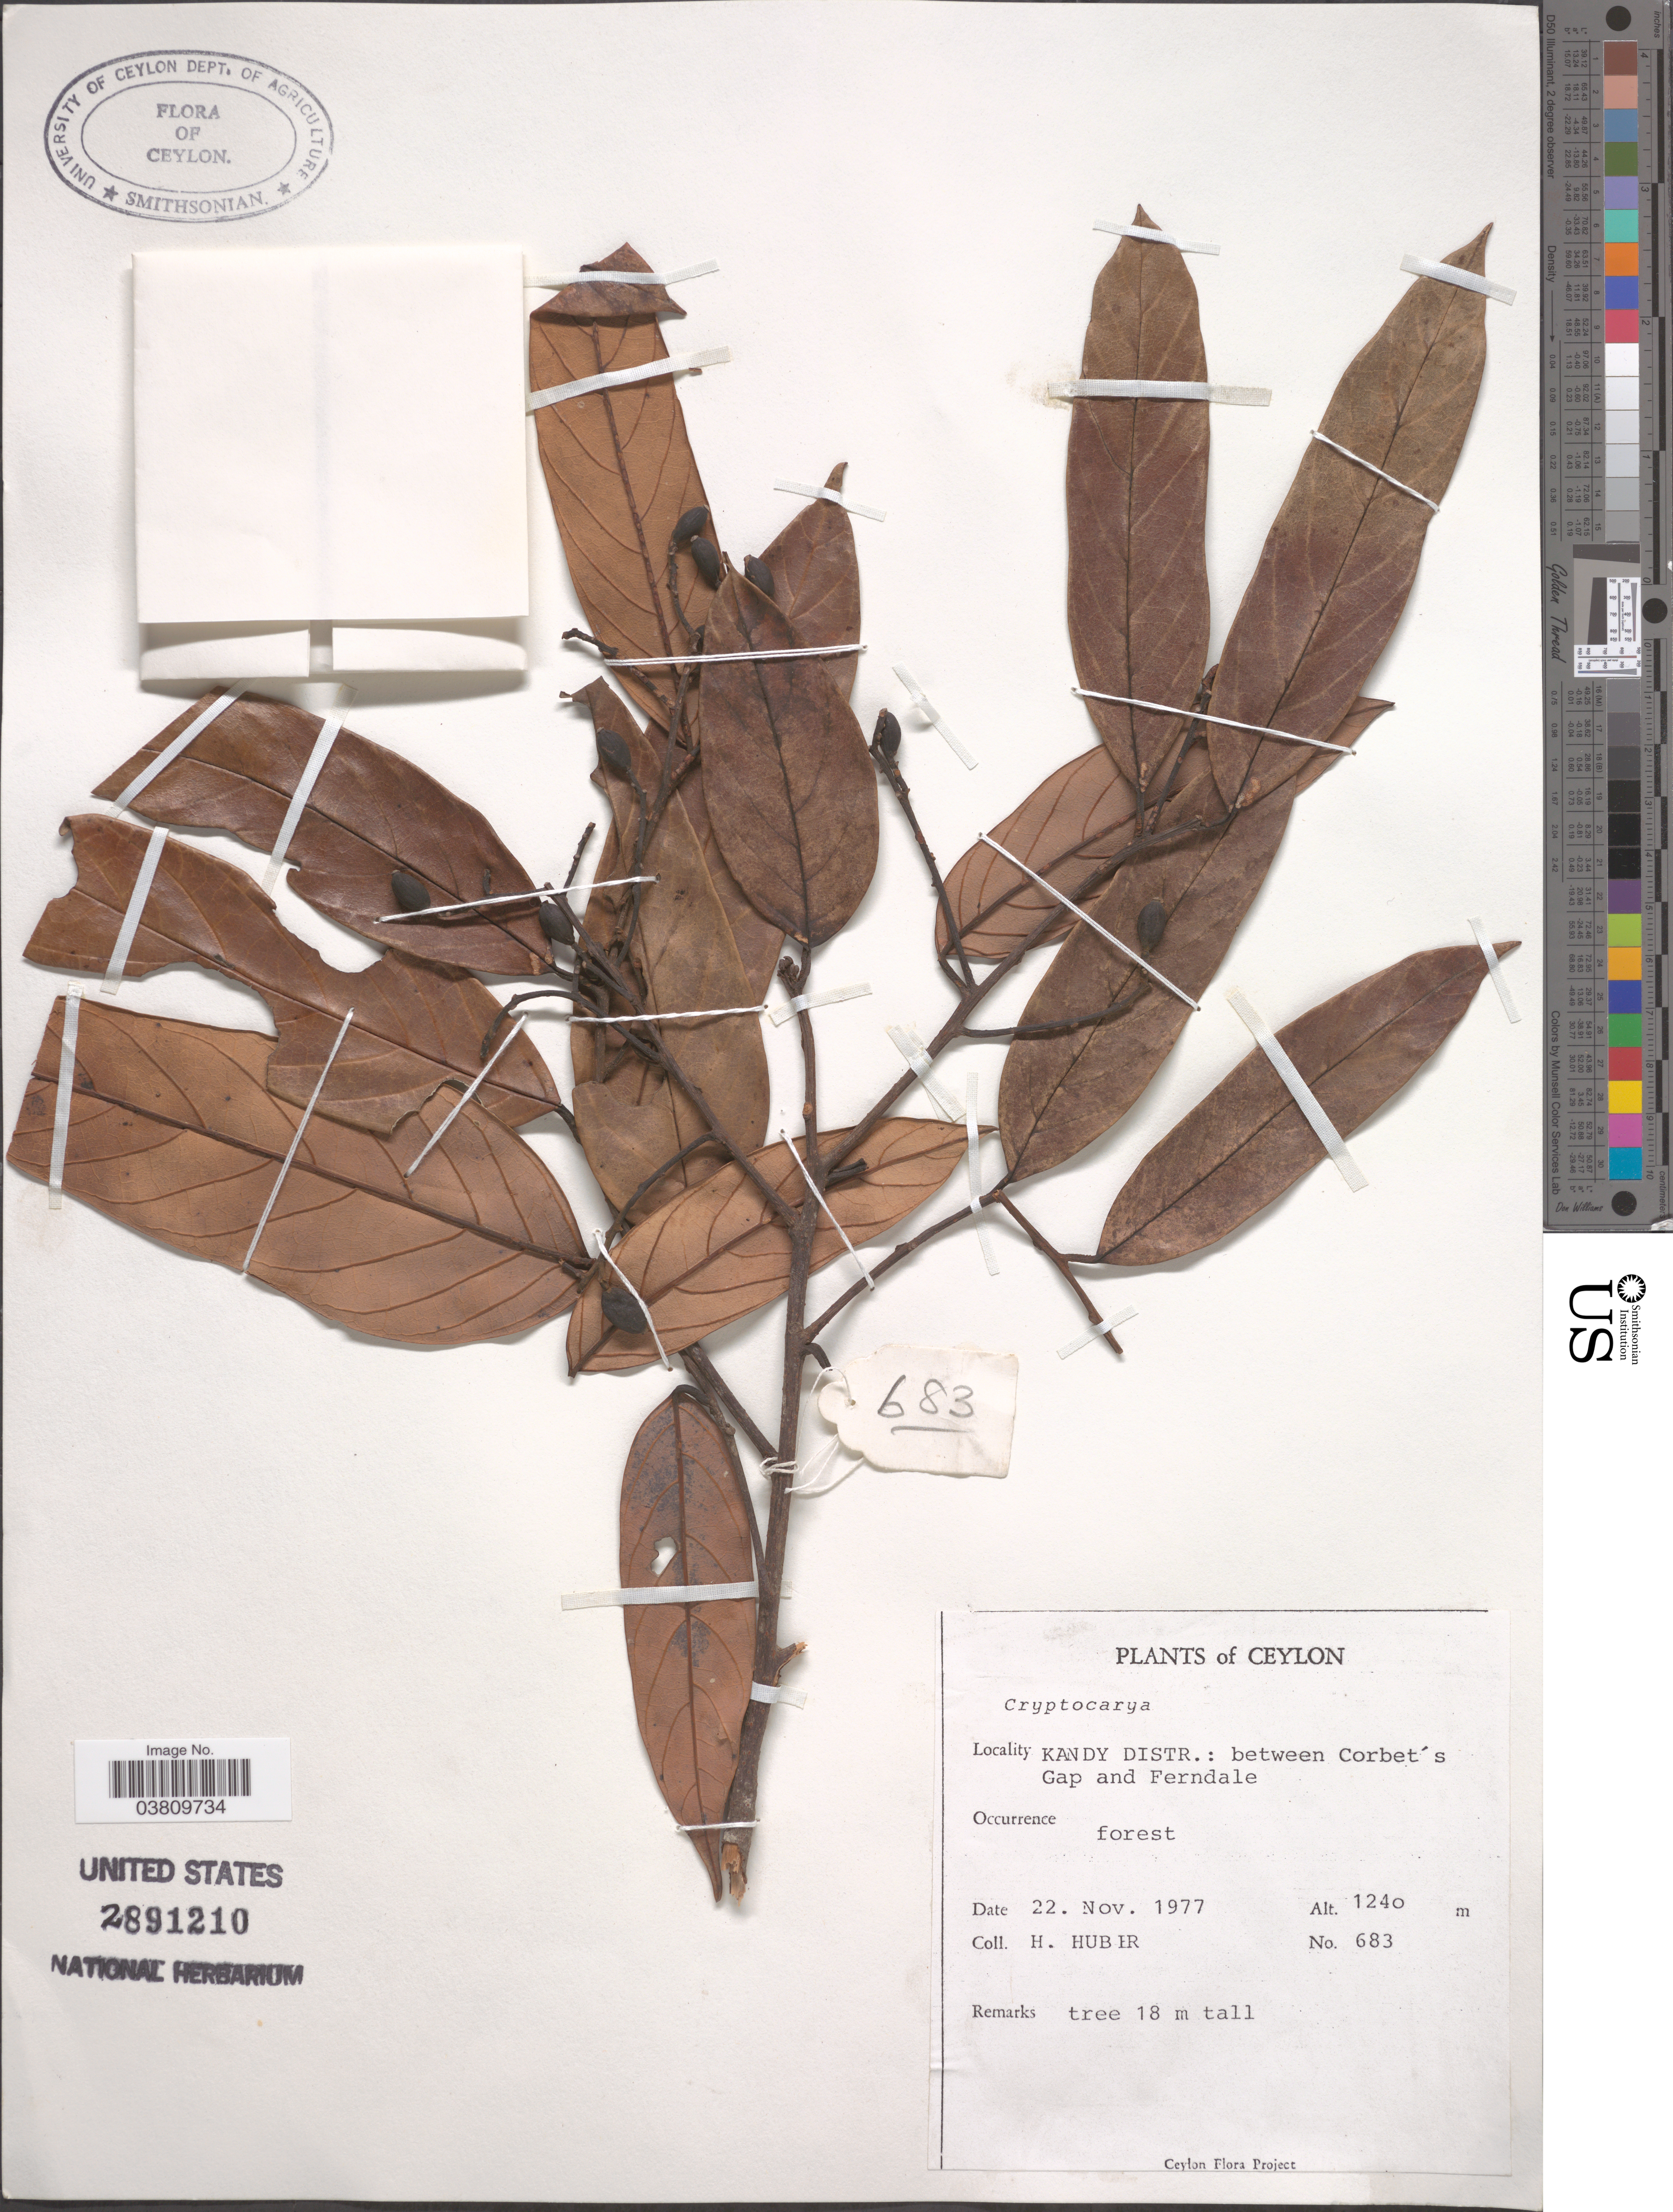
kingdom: Plantae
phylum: Tracheophyta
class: Magnoliopsida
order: Laurales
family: Lauraceae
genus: Cryptocarya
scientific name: Cryptocarya sp.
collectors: H. Huber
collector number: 683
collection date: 1977-11-22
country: Sri Lanka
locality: Ceylon. Kandy Distr.: between Corbet's Gap and Ferndale.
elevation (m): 1240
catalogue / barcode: US 2891210